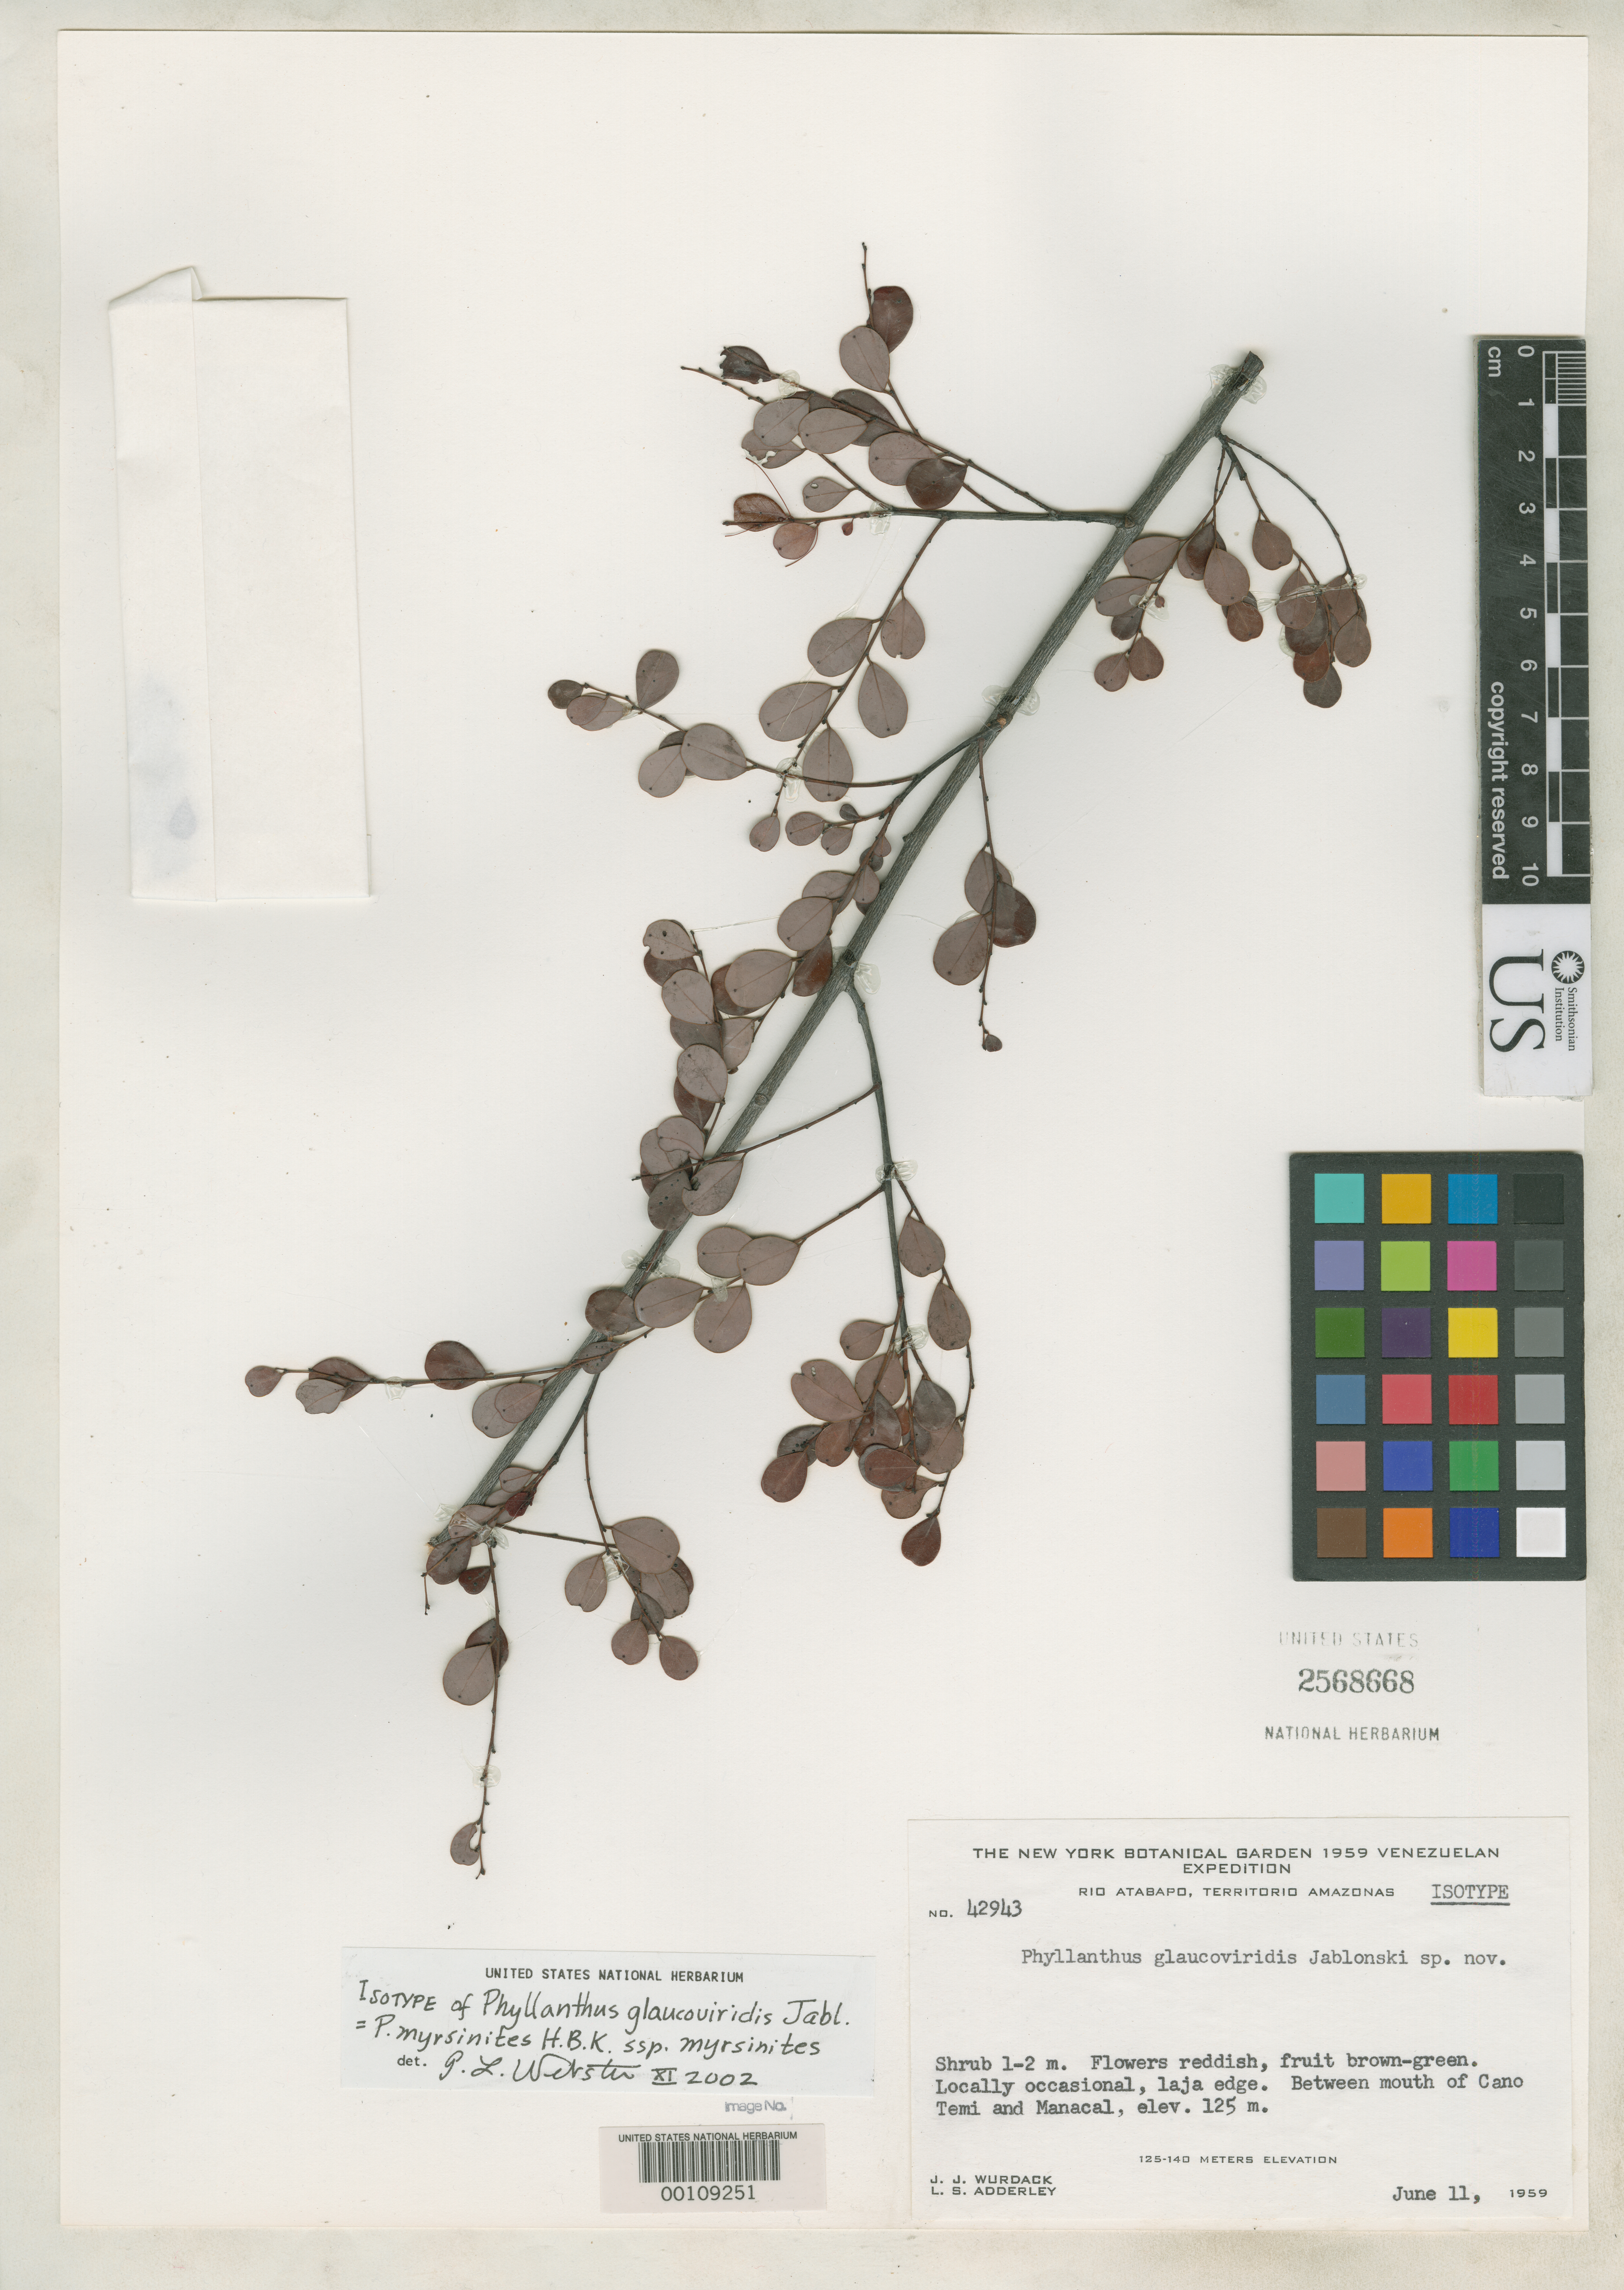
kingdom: Plantae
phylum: Tracheophyta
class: Magnoliopsida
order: Malpighiales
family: Phyllanthaceae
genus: Phyllanthus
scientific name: Phyllanthus glaucoviridis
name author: Jabl.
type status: Isotype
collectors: J. J. Wurdack & L. S. Adderley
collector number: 42943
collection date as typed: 11 Jun 1959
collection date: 1959-06-11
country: Venezuela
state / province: Amazonas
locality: Rio Atabapo.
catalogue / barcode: US 2568668